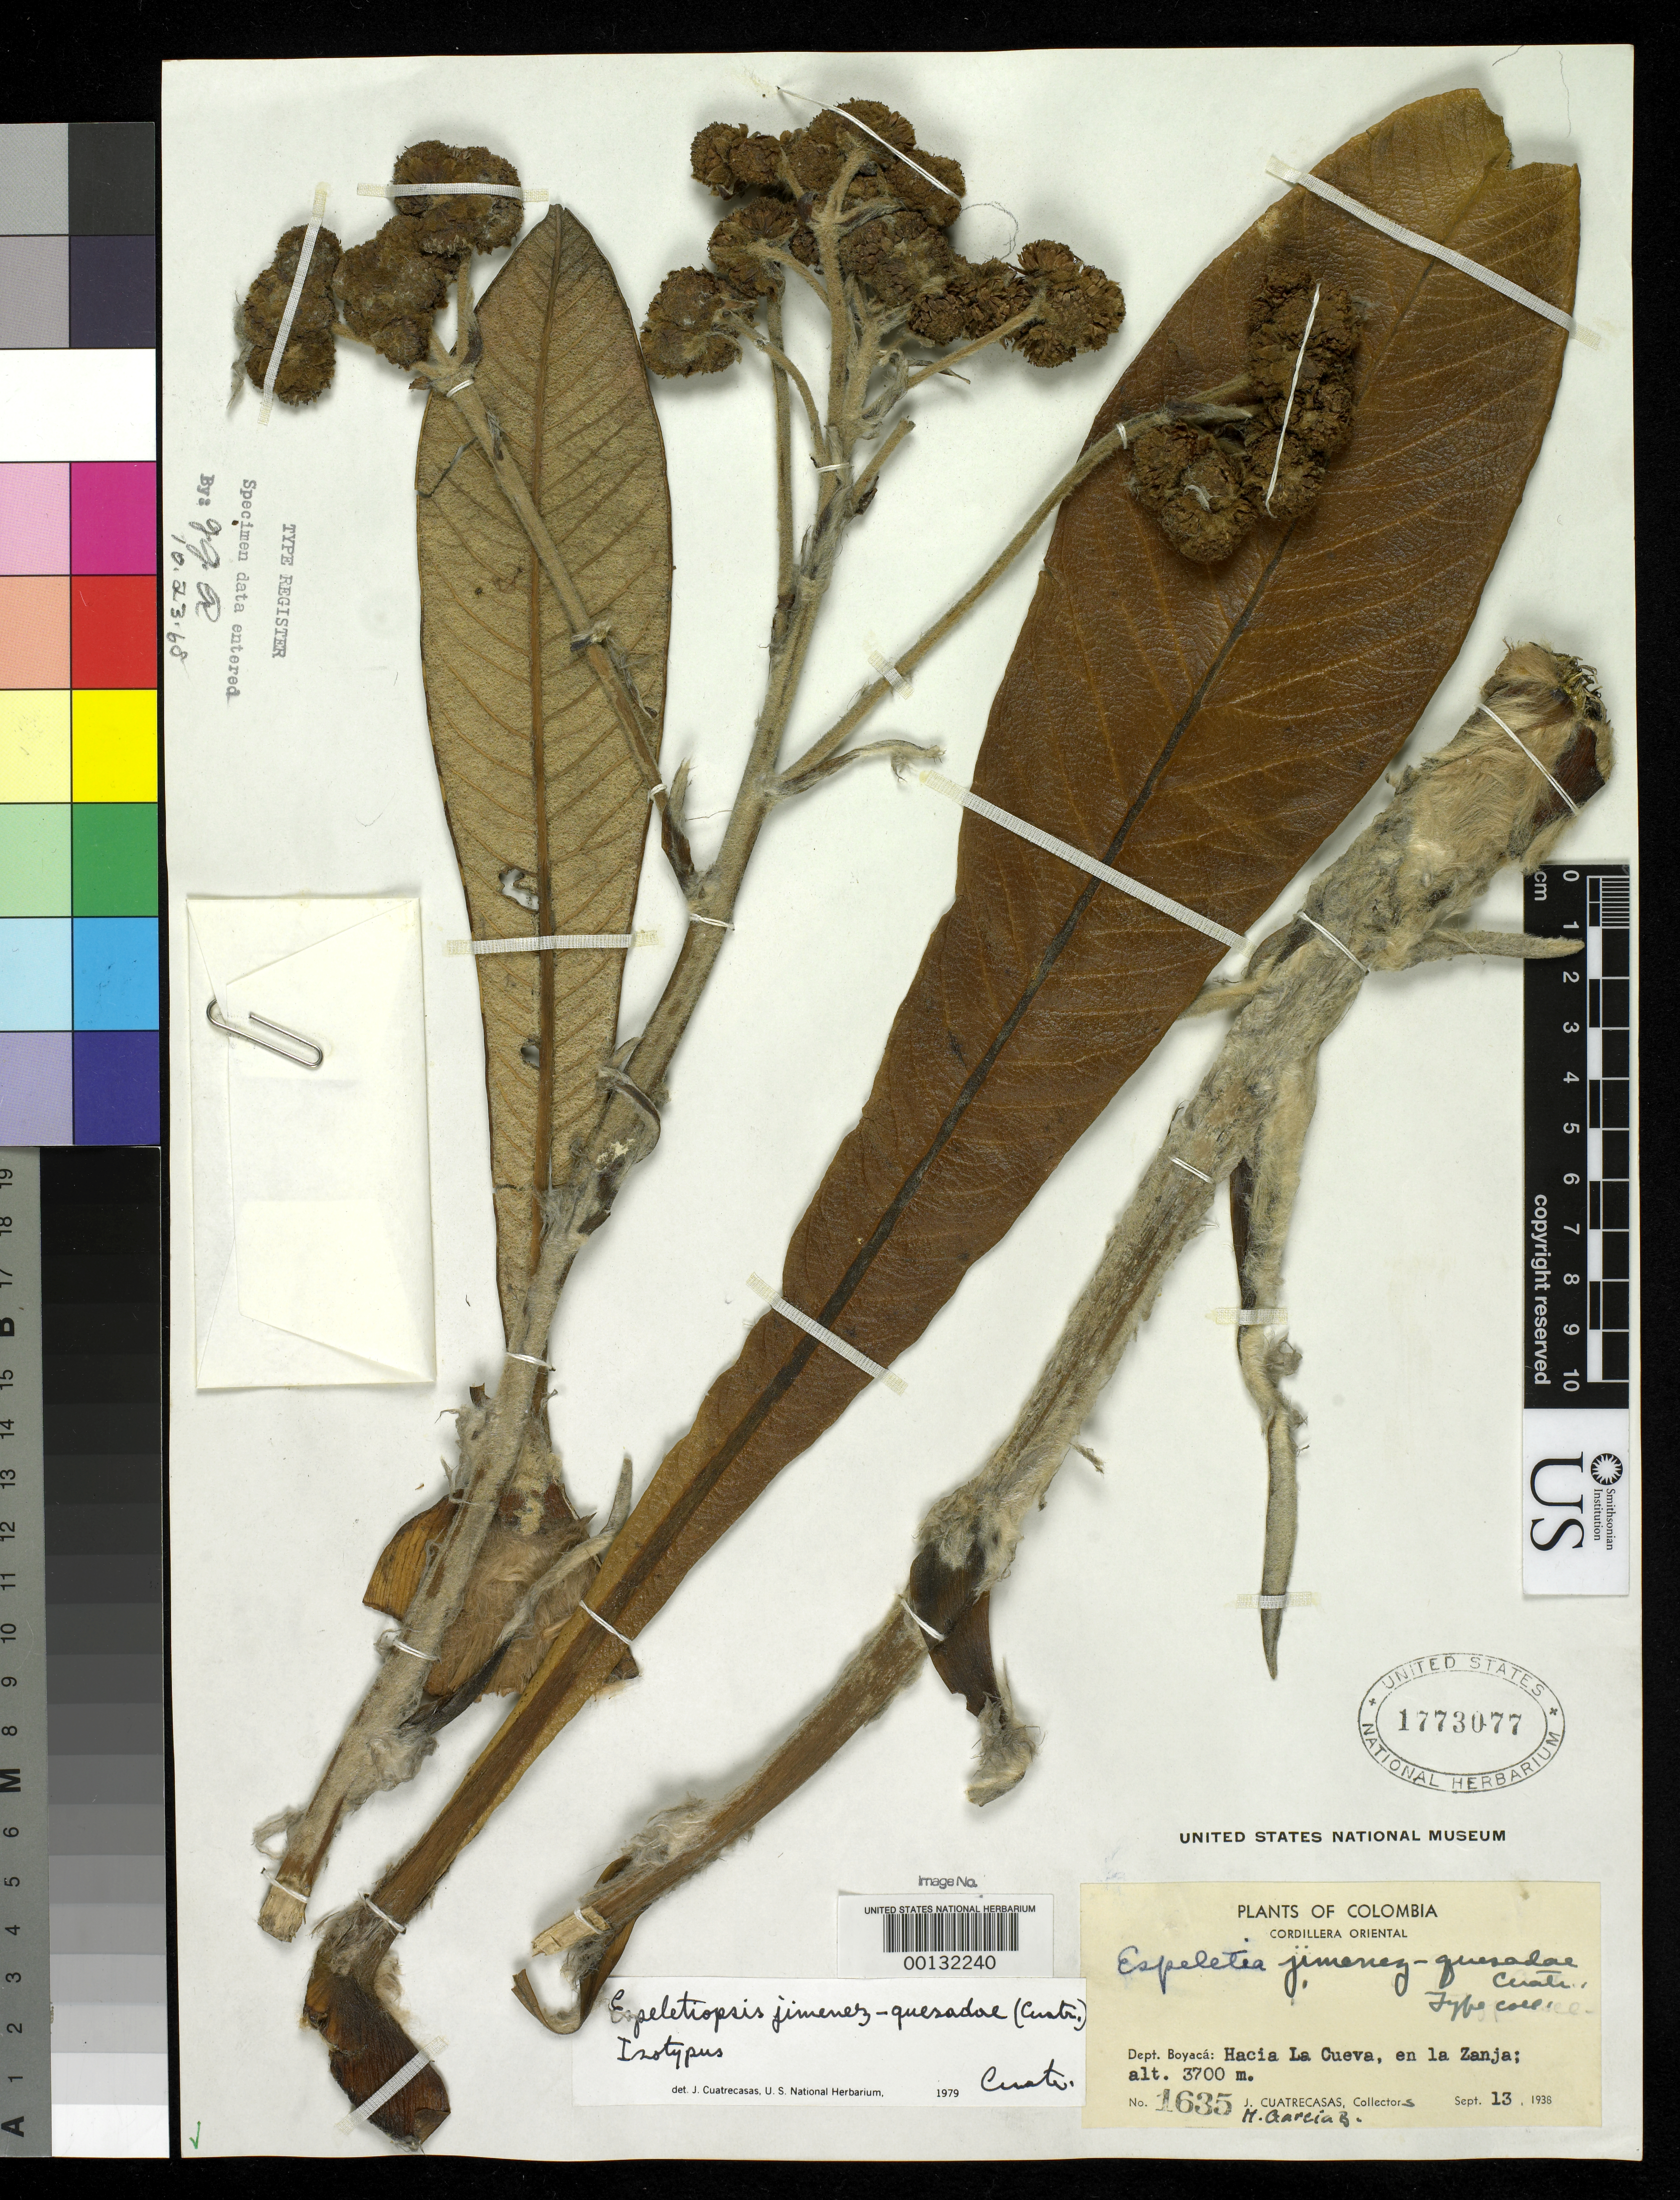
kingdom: Plantae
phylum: Tracheophyta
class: Magnoliopsida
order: Asterales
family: Asteraceae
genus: Espeletia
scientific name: Espeletia jimenez-quesadae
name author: Cuatrec.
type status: Isotype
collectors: J. Cuatrecasas & H. García Barriga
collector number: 1635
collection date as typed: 13 Sep 1938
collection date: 1938-09-13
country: Colombia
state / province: Boyacá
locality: Cordillera Oriental, Hacia La Cueva en La Zanja. [Cordillera Oriental, ttowards La Cueva (the cave?) in La Zanja.]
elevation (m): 3700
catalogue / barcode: US 1773077